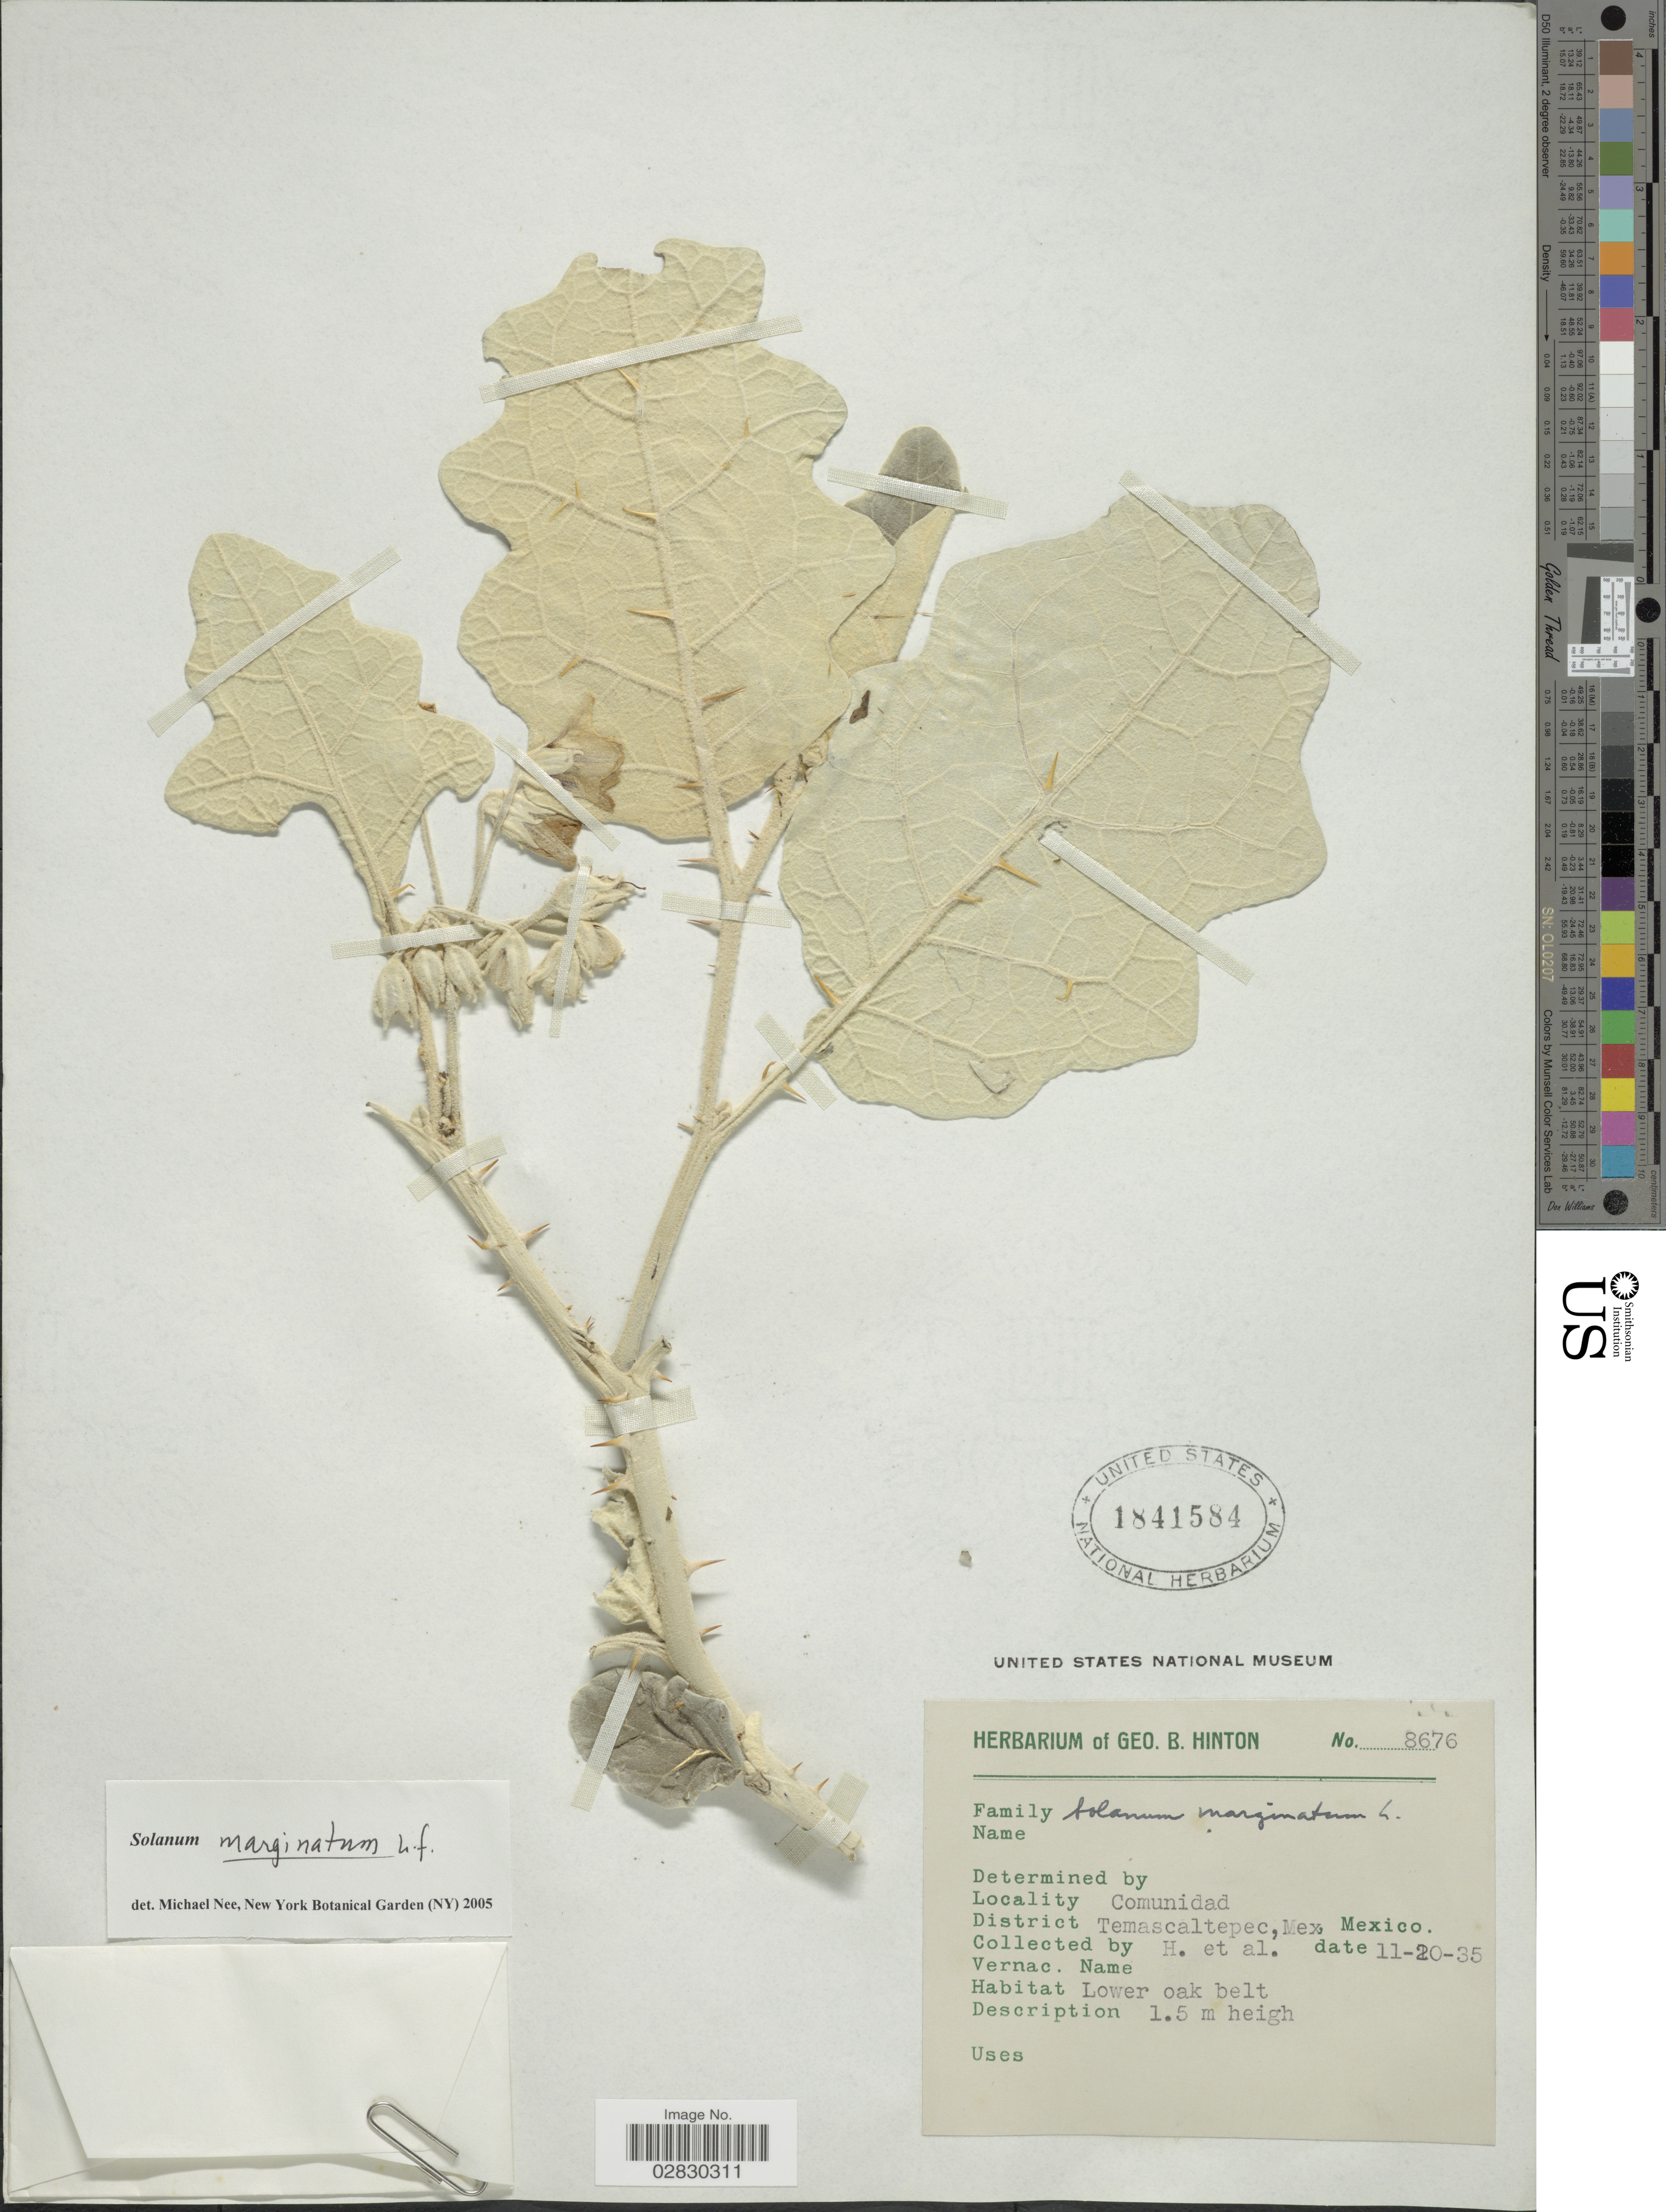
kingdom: Plantae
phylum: Tracheophyta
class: Magnoliopsida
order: Solanales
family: Solanaceae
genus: Solanum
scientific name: Solanum marginatum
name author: L. f.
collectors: G. B. Hinton & et al.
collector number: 8676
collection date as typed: Transcribed d/m/y: 20/11/35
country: Mexico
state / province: México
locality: Comunidad. District Temascaltepec.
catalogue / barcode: US 1841584